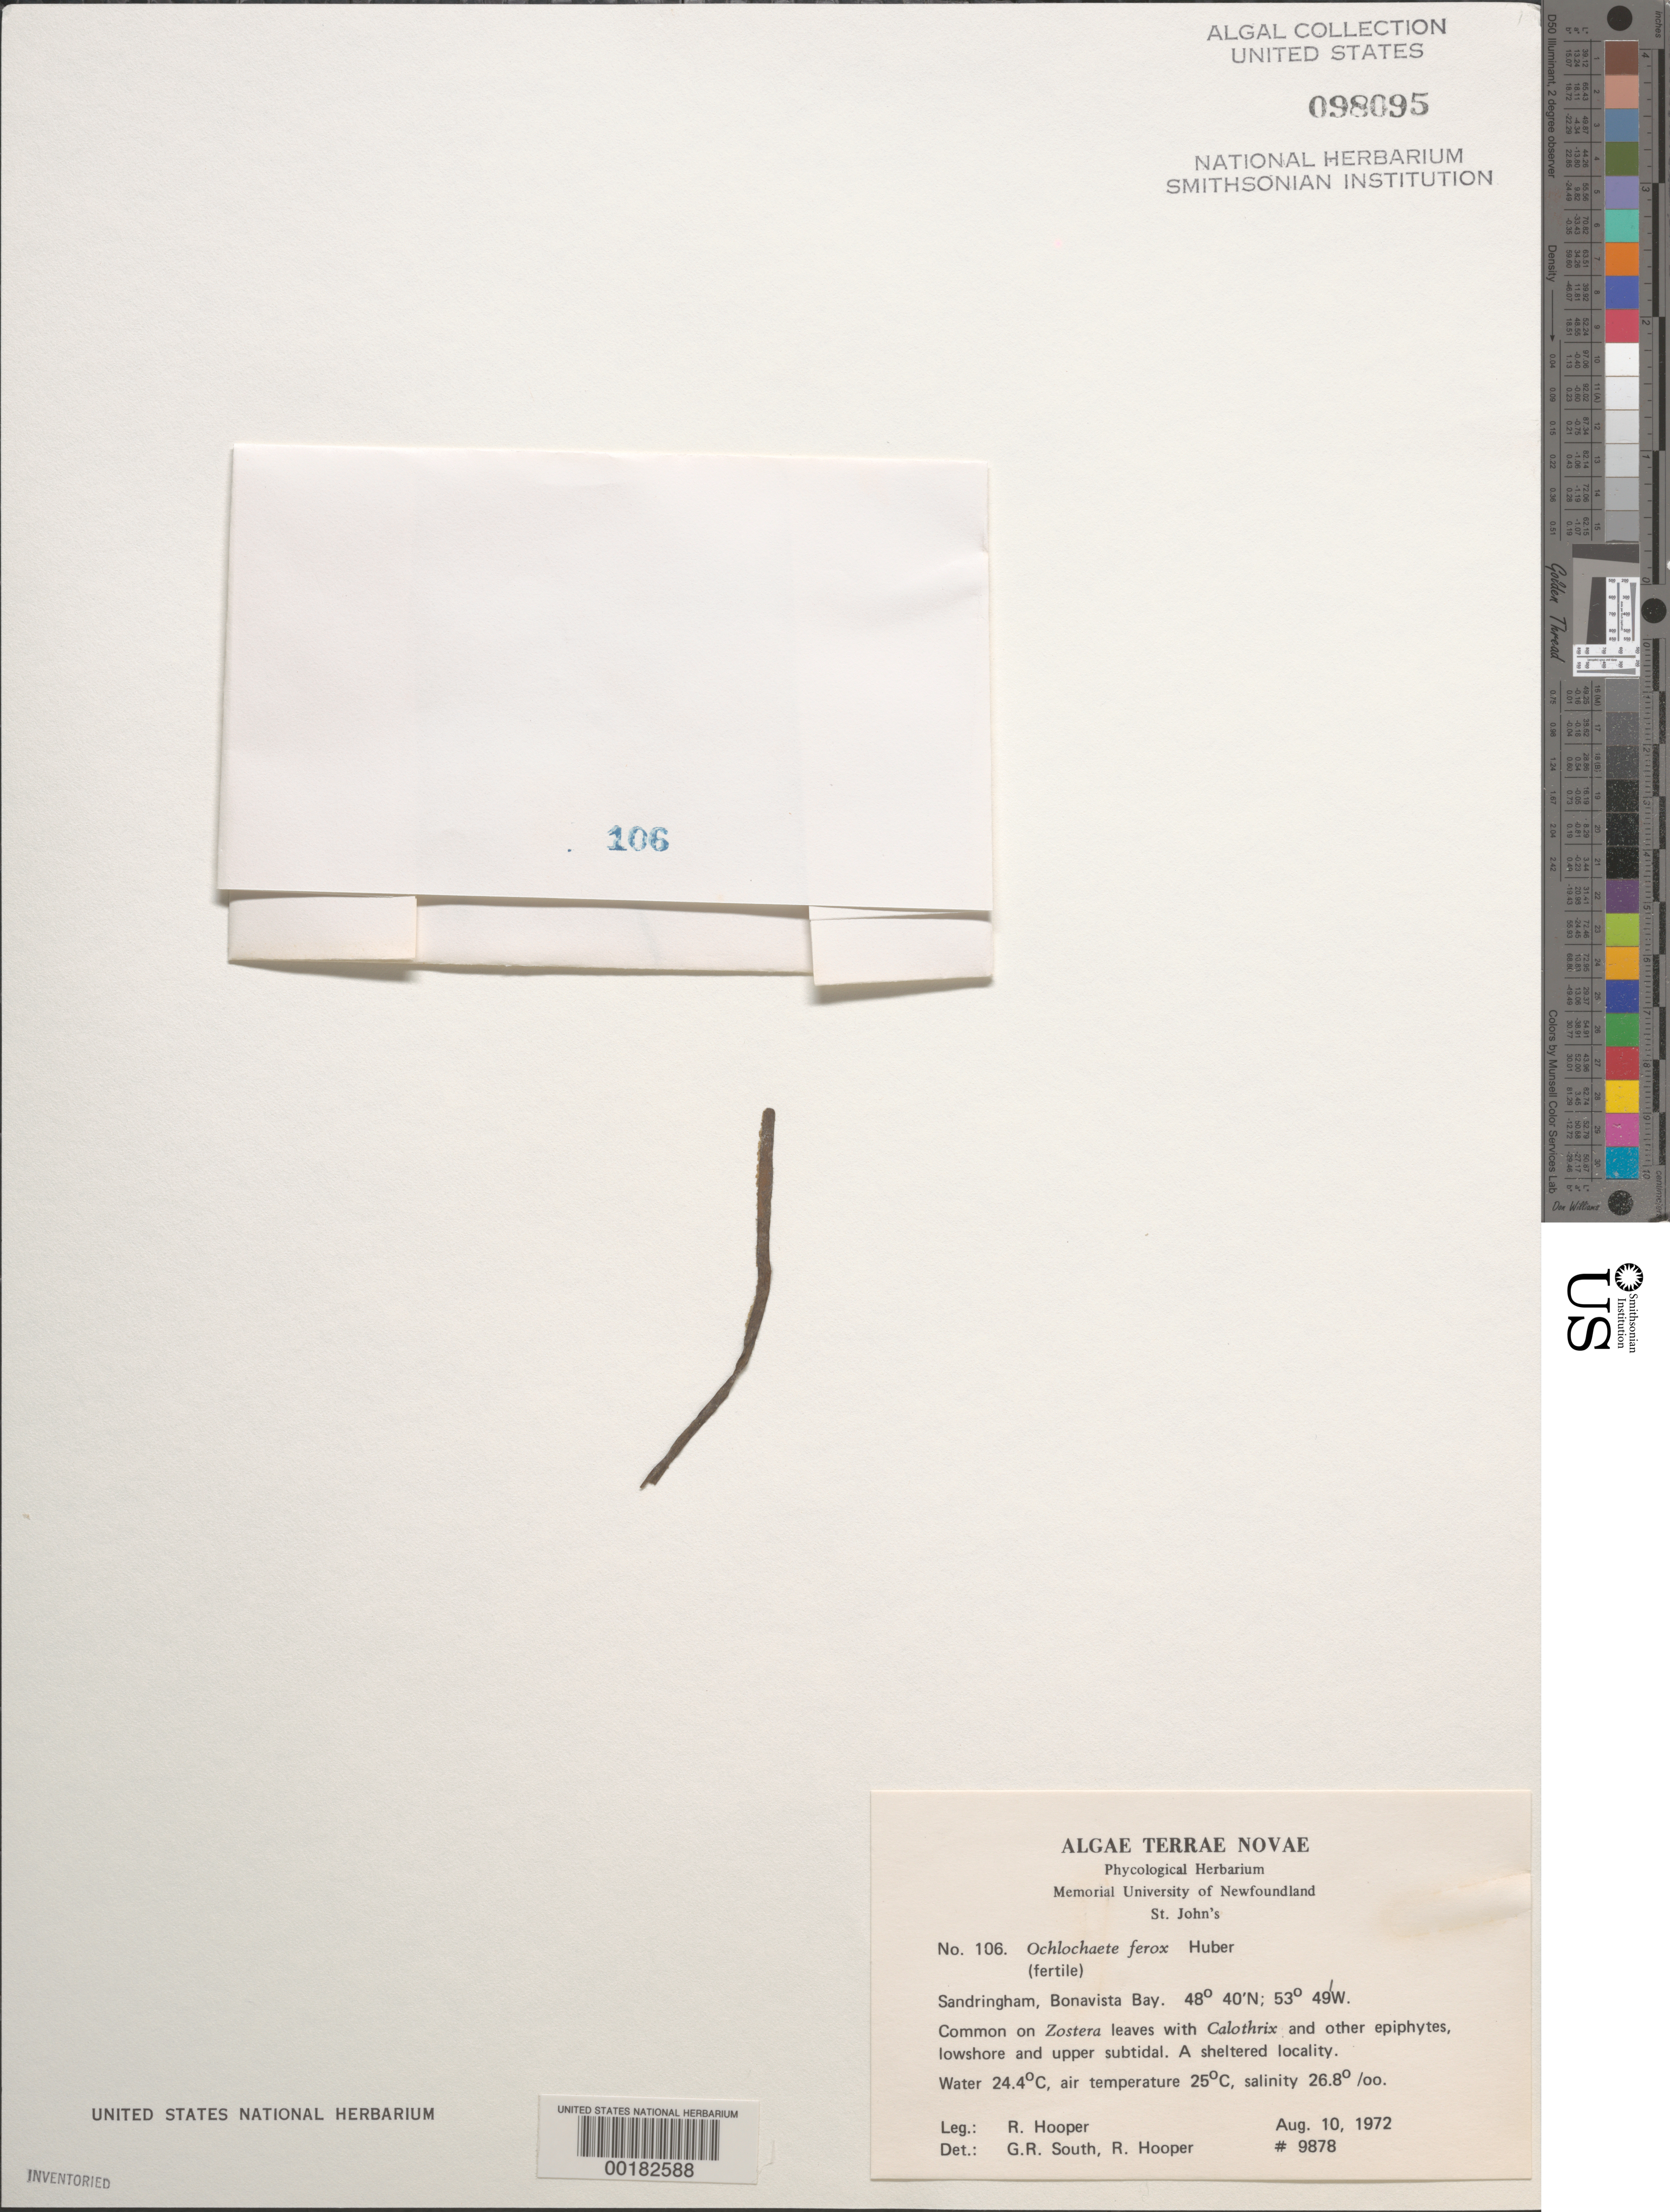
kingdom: Plantae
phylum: Chlorophyta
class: Ulvophyceae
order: Ulvales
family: Ulvaceae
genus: Ochlochaete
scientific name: Ochlochaete hystrix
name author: Thwaites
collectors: R. G. Hooper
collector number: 9878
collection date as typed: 10 Aug 1972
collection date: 1972-08-10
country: Canada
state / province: Newfoundland and Labrador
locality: Sandringham, Bonavista Bay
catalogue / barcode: US 98095